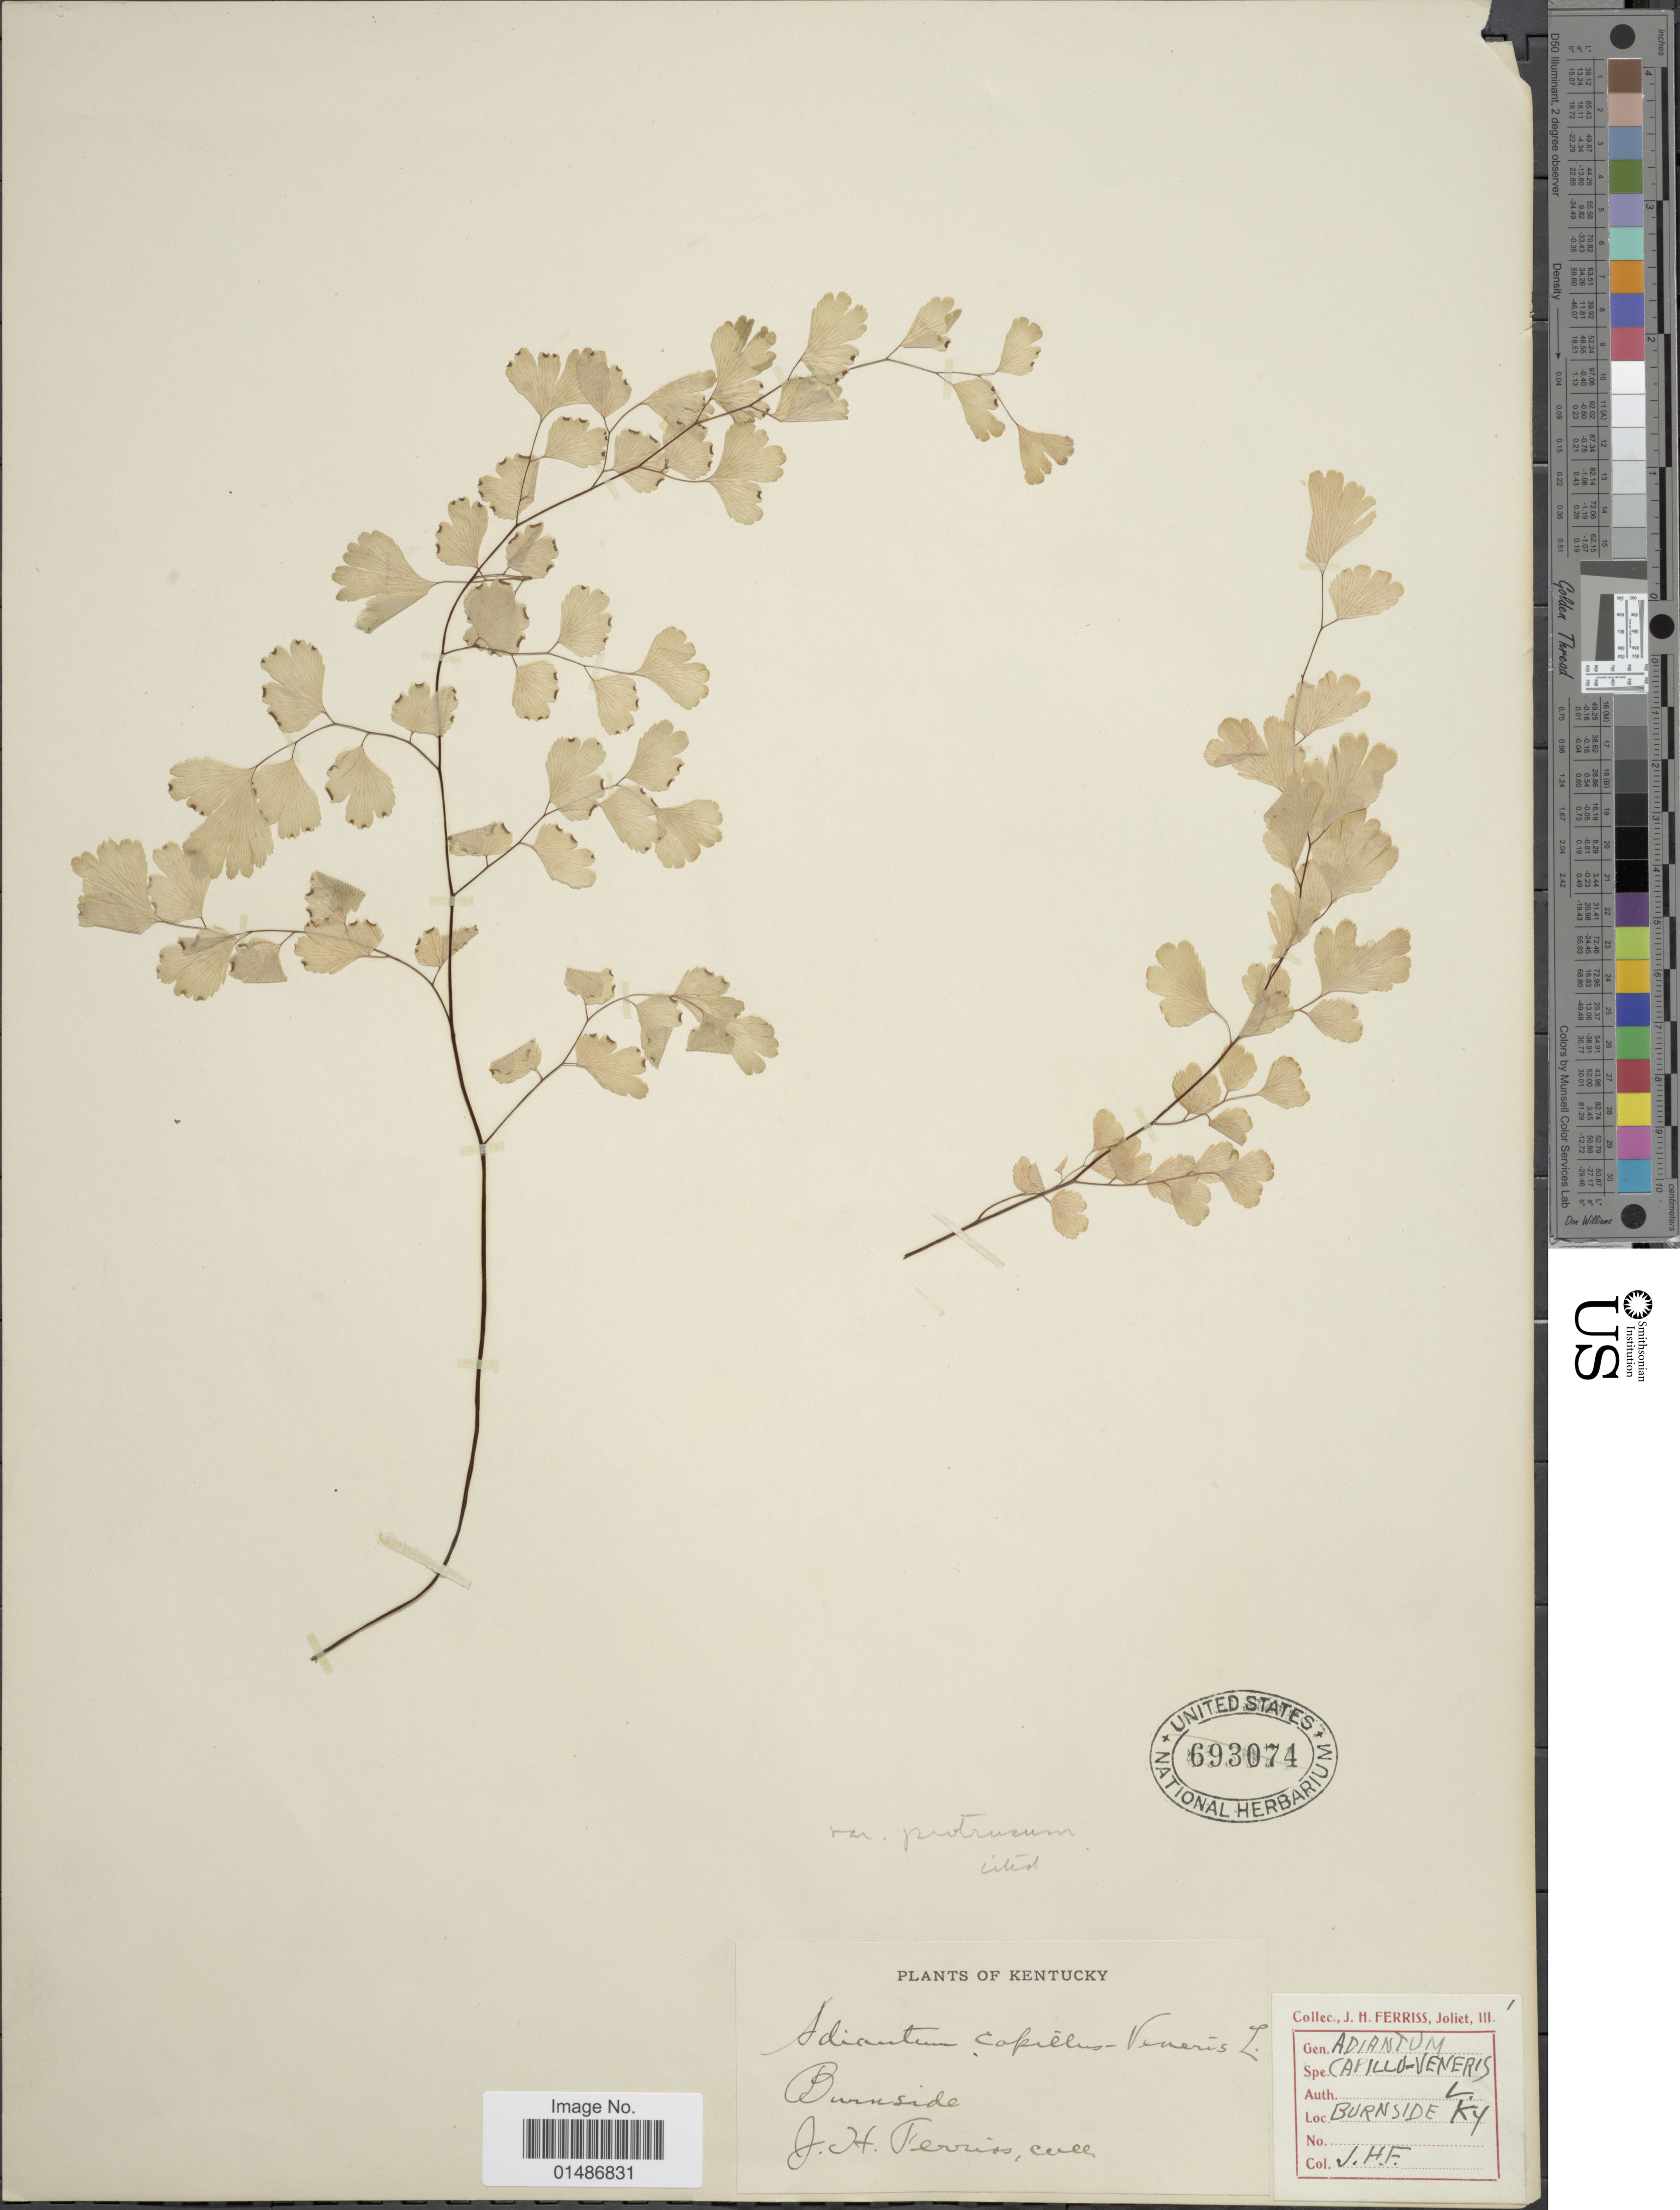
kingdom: Plantae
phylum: Tracheophyta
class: Polypodiopsida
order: Polypodiales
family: Pteridaceae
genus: Adiantum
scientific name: Adiantum capillus-veneris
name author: L.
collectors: J. Ferriss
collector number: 1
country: United States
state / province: Kentucky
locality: Burnside.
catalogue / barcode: US 693074